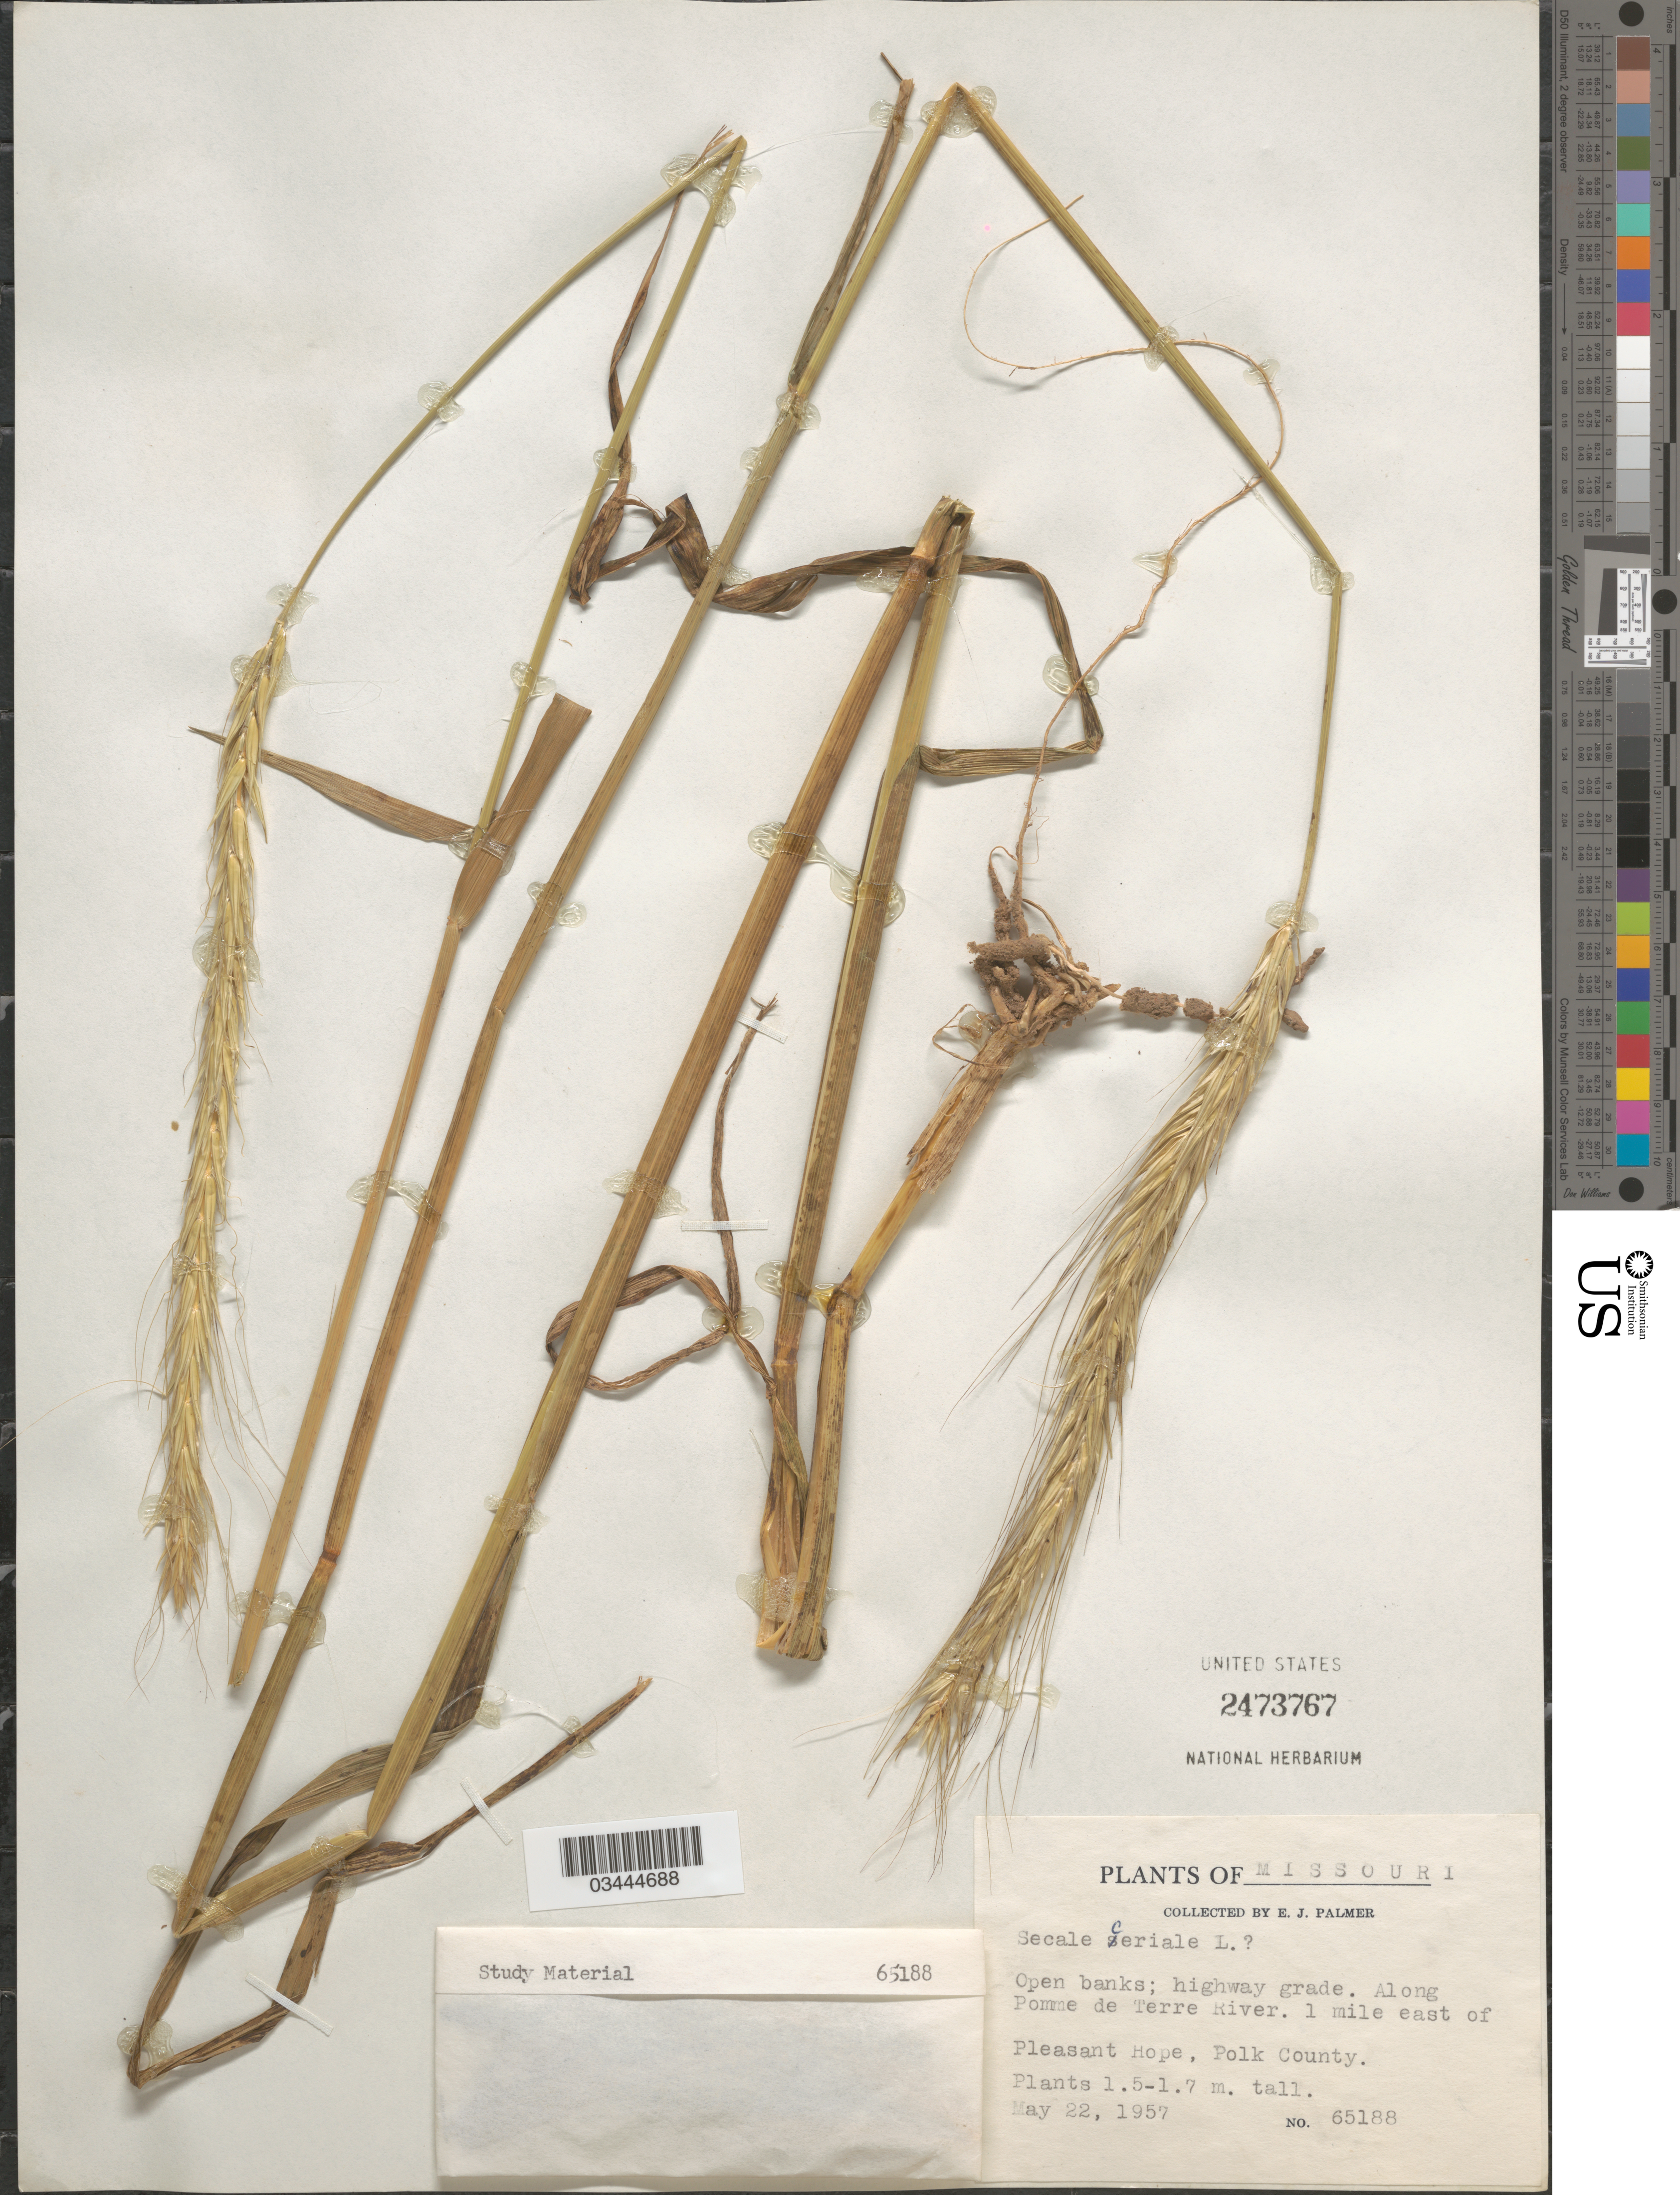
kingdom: Plantae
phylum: Tracheophyta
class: Liliopsida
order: Poales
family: Poaceae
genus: Secale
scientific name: Secale cereale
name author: L.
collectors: E. J. Palmer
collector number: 65188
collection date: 1957-05-22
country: United States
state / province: Missouri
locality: Along Pomme de Terre River. 1 mile east of Pleasant Hope, Polk County.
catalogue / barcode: US 2473767